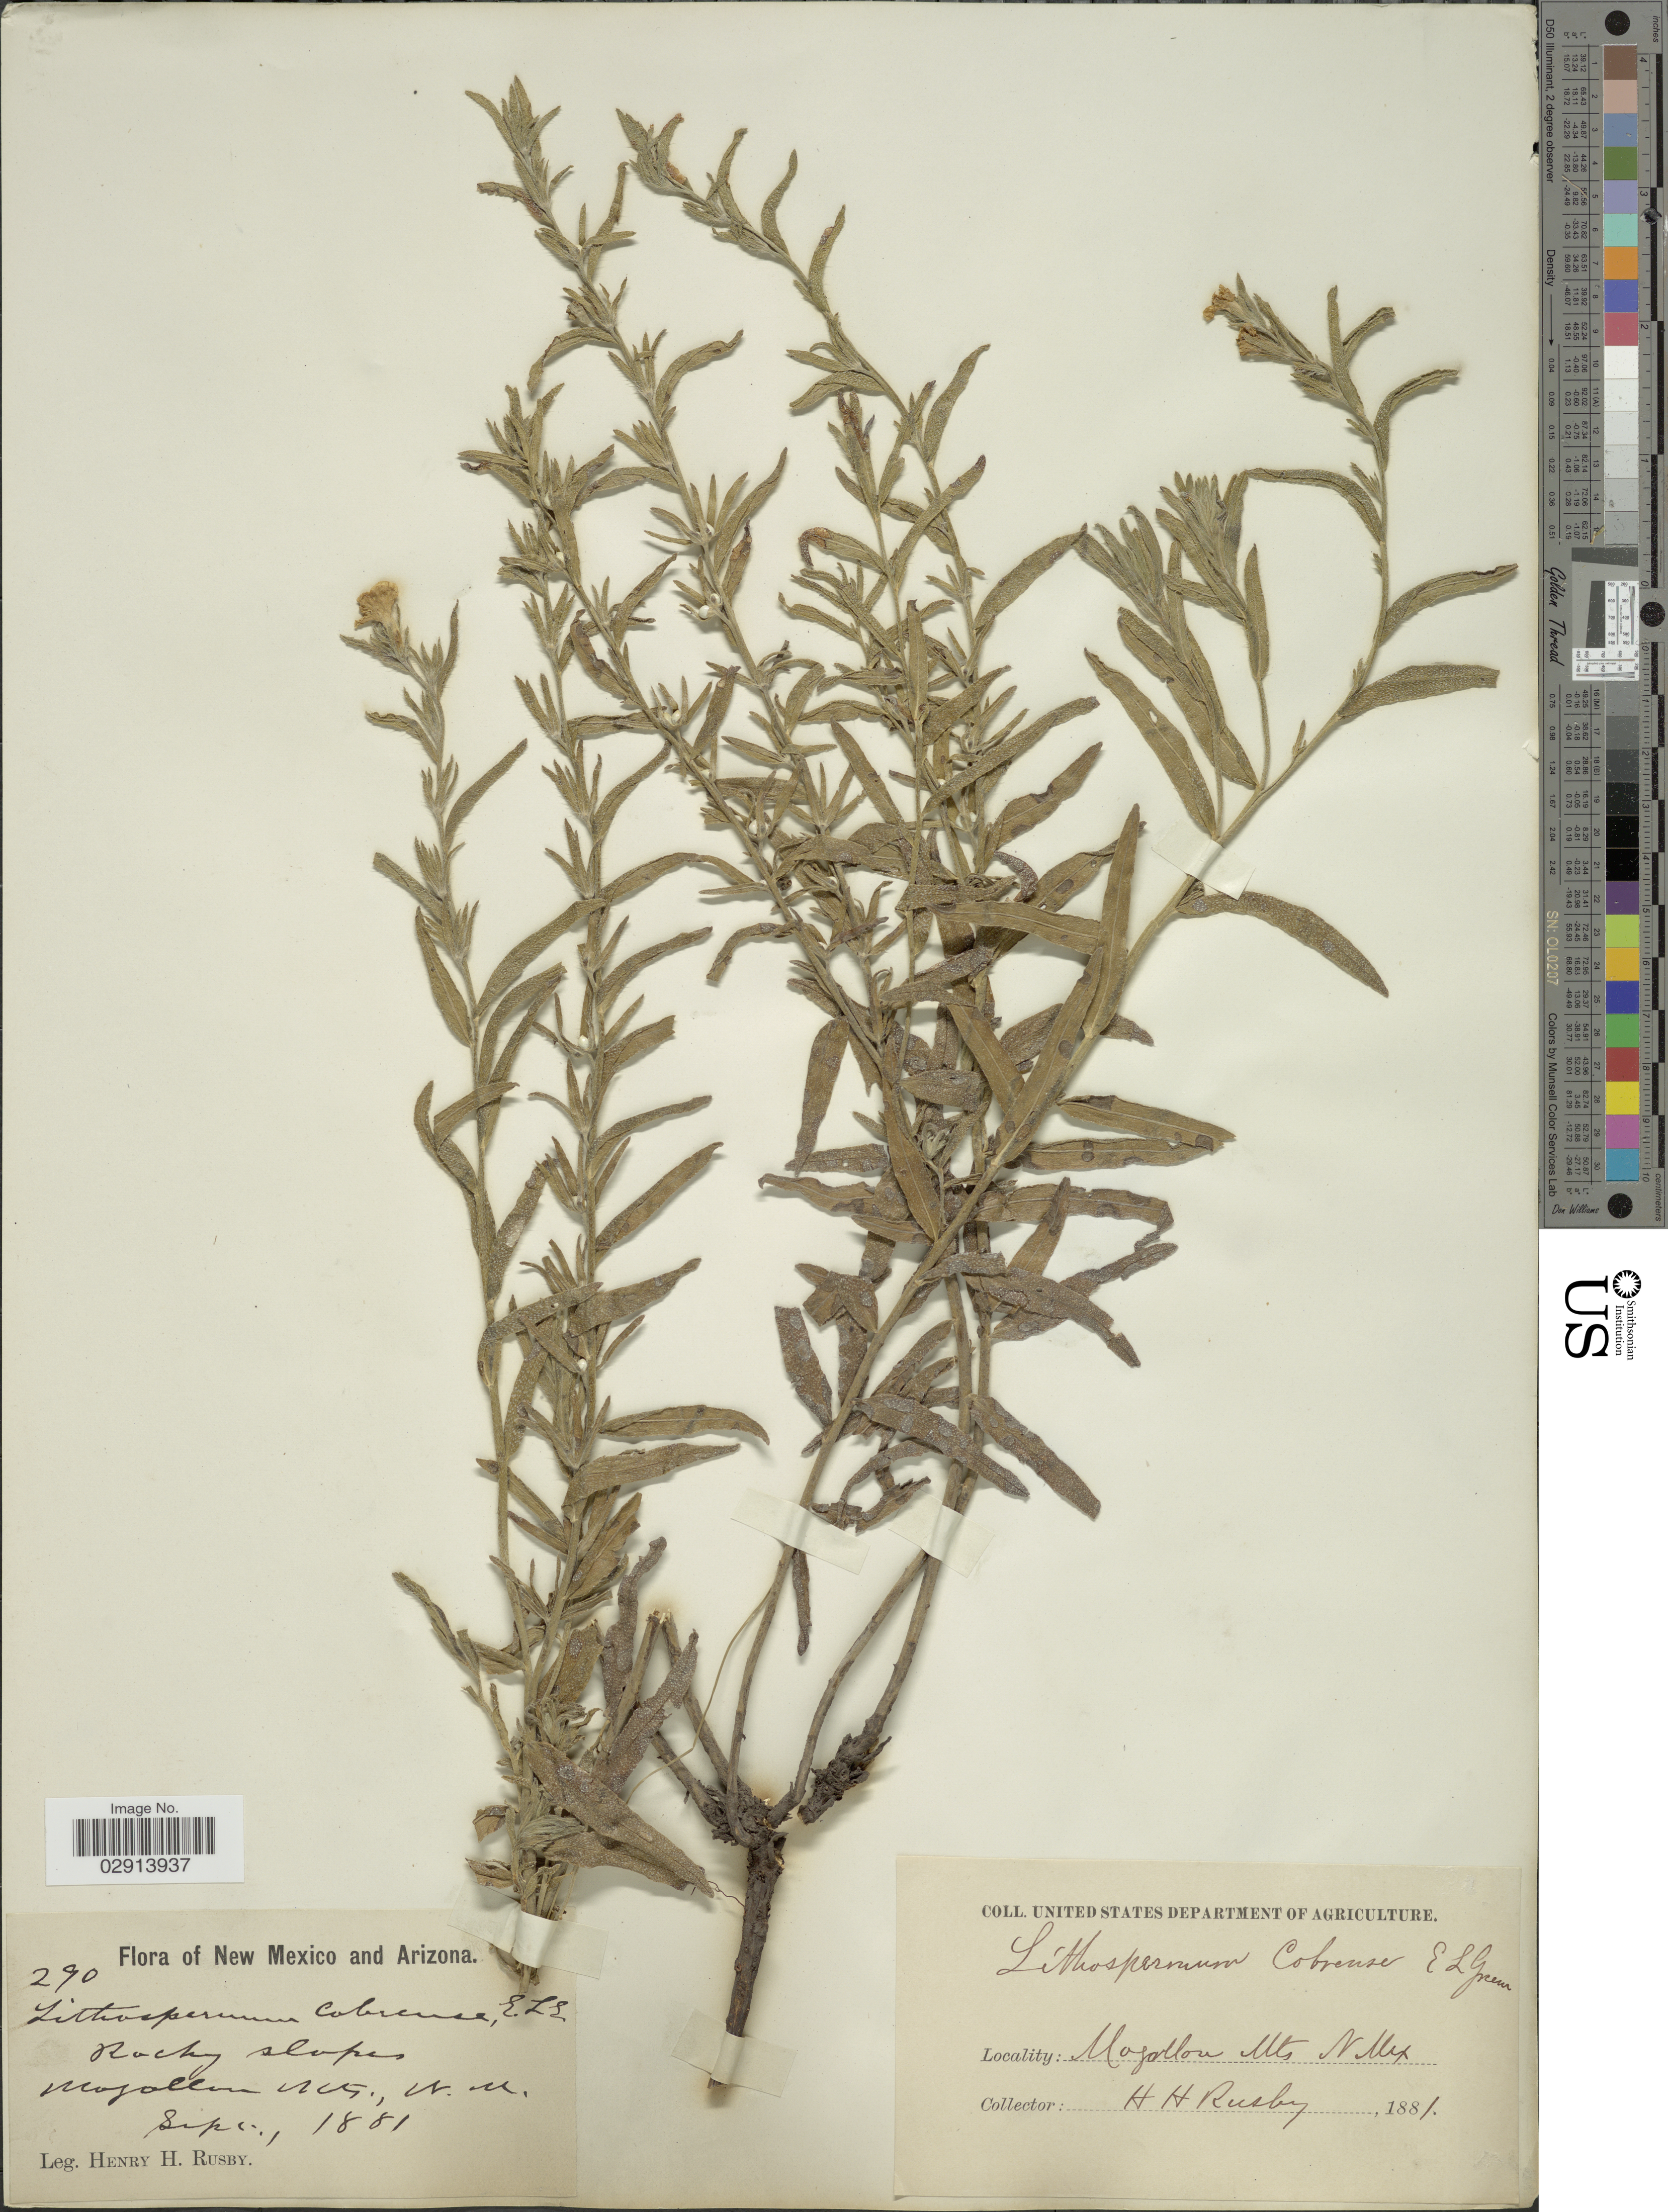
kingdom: Plantae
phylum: Tracheophyta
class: Magnoliopsida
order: Boraginales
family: Boraginaceae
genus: Lithospermum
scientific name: Lithospermum cobrense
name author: Greene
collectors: H. H. Rusby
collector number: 290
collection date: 1881-09-05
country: United States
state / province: New Mexico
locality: Mogollon Mts.